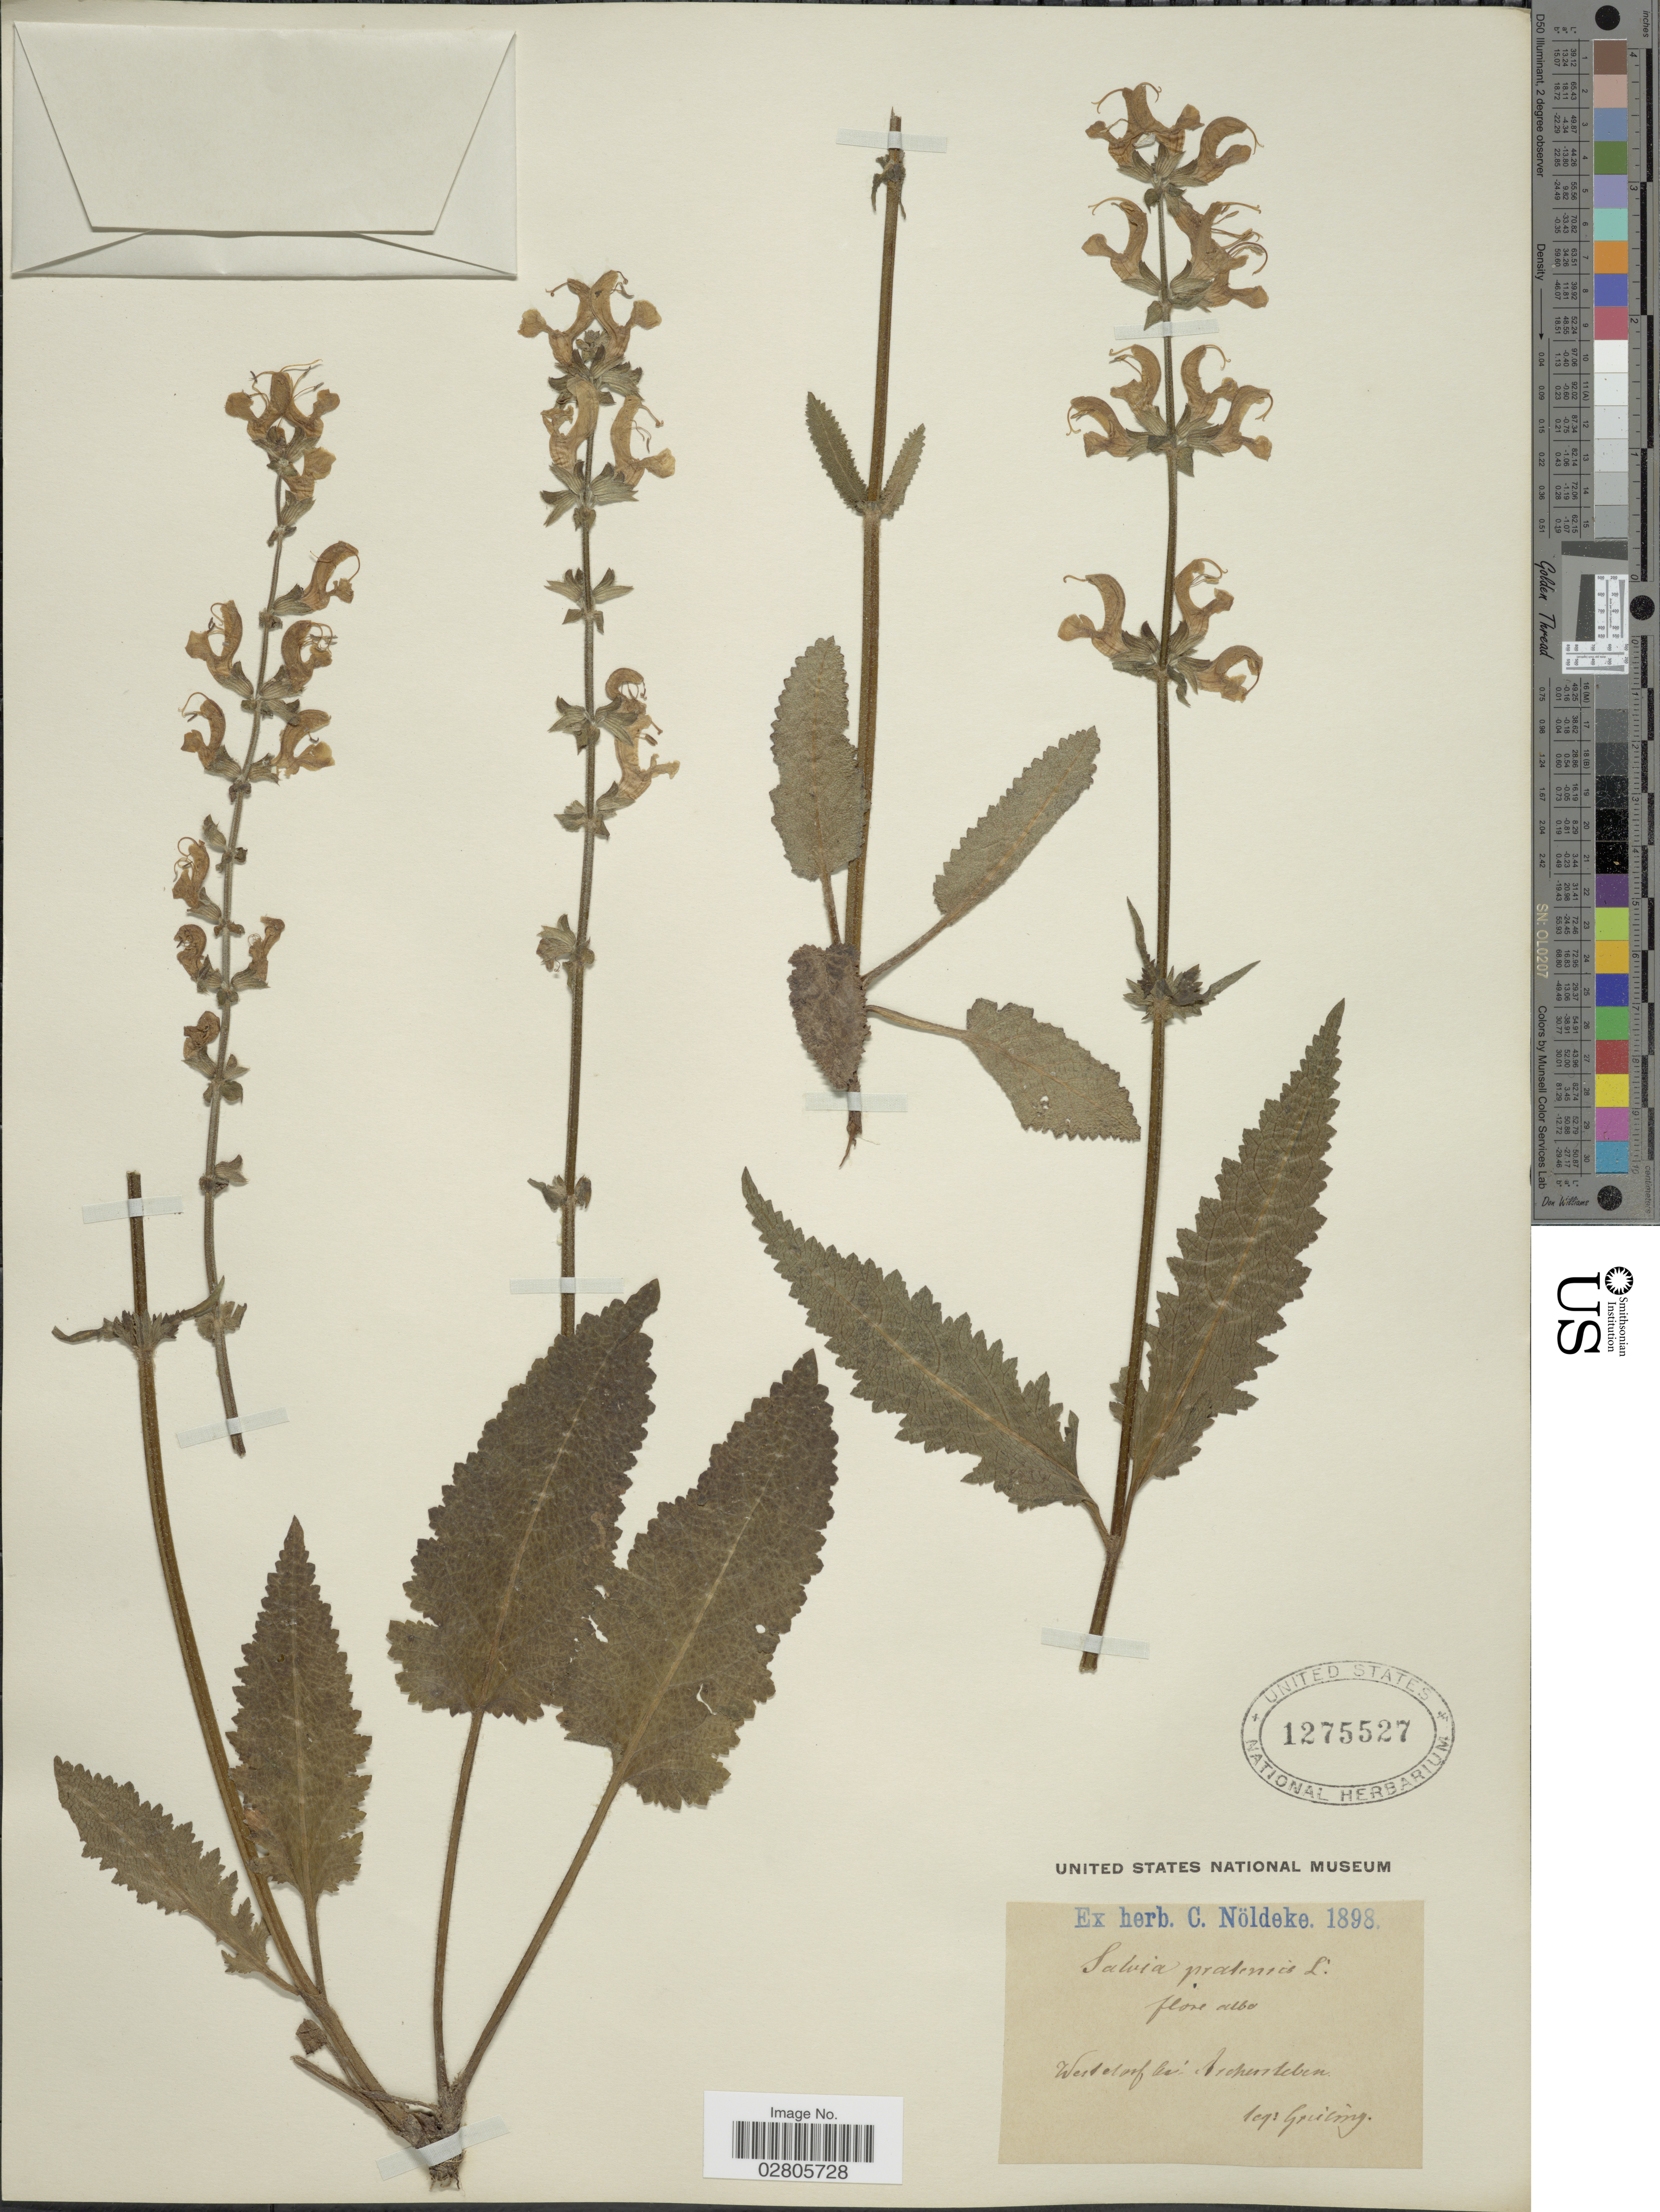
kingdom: Plantae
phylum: Tracheophyta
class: Magnoliopsida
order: Lamiales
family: Lamiaceae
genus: Salvia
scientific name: Salvia pratensis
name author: L.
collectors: Grisling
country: Romania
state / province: Alba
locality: West et auf bei Arohundeban [interpreted].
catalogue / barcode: US 1275527